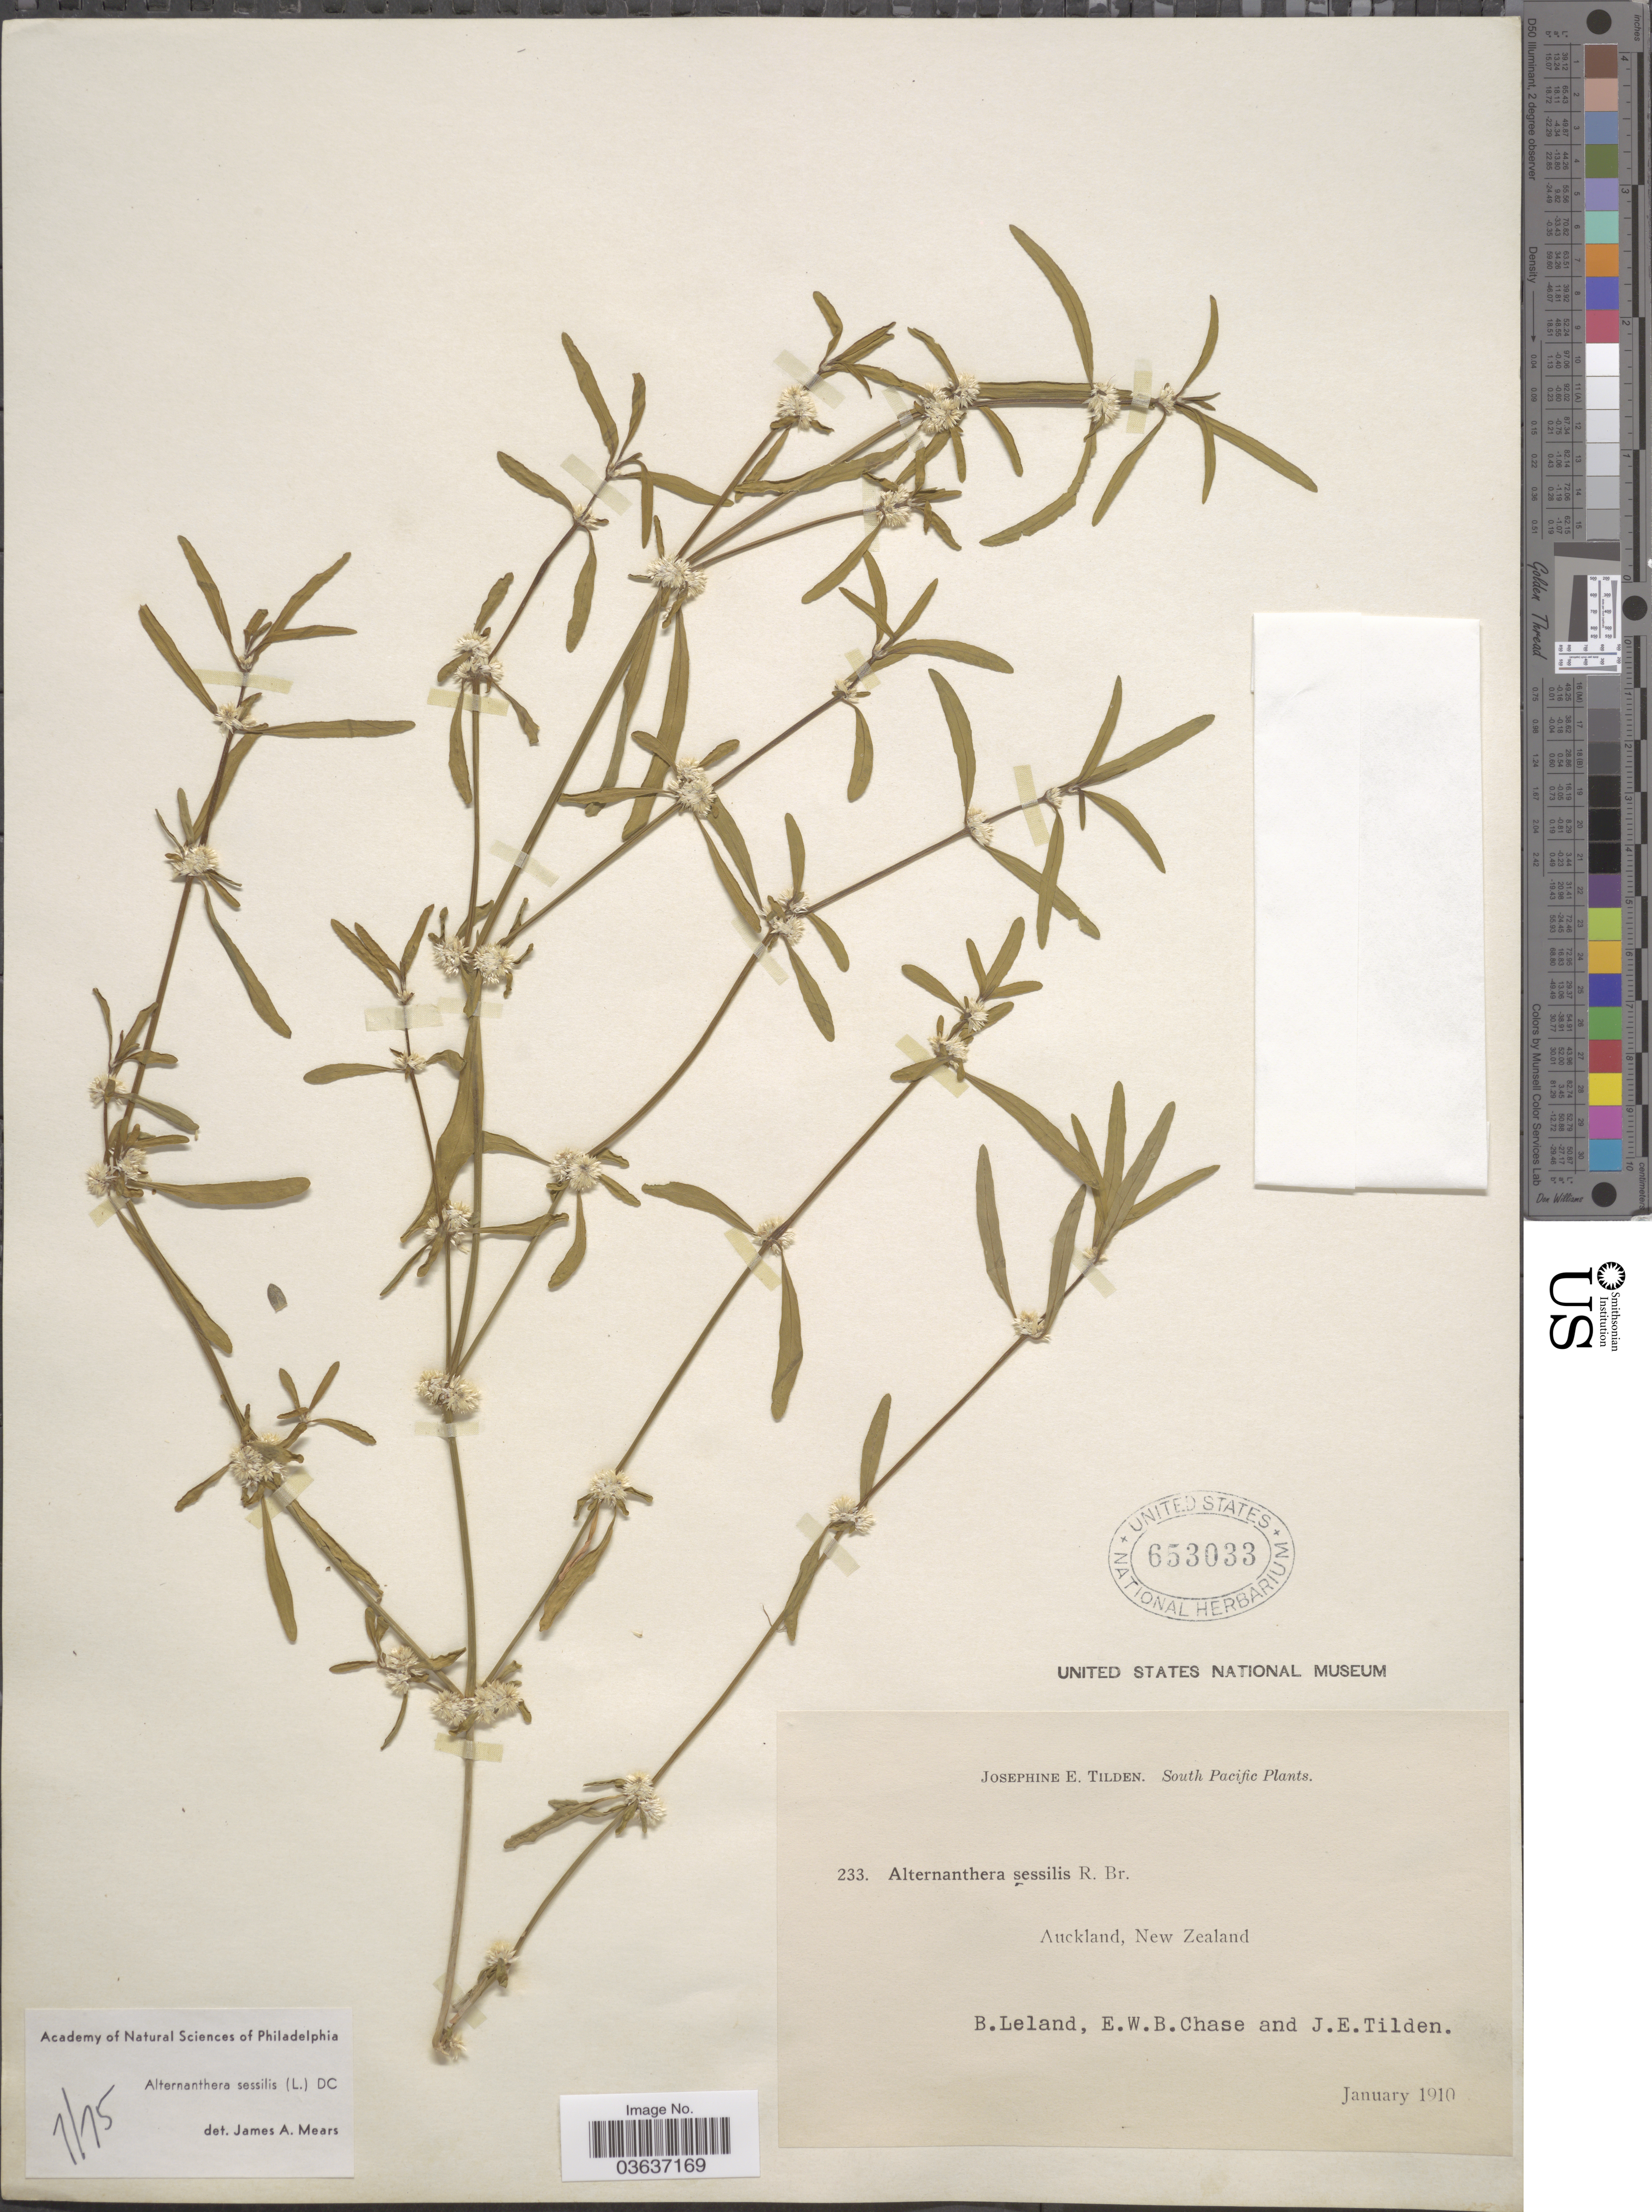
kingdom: Plantae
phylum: Tracheophyta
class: Magnoliopsida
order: Caryophyllales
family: Amaranthaceae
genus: Alternanthera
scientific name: Alternanthera sessilis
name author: (L.) DC.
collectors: B. Leland, E. W. Chase & J. E. Tilden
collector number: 233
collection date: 1910-01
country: New Zealand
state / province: Auckland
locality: South Pacific.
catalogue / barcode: US 653033